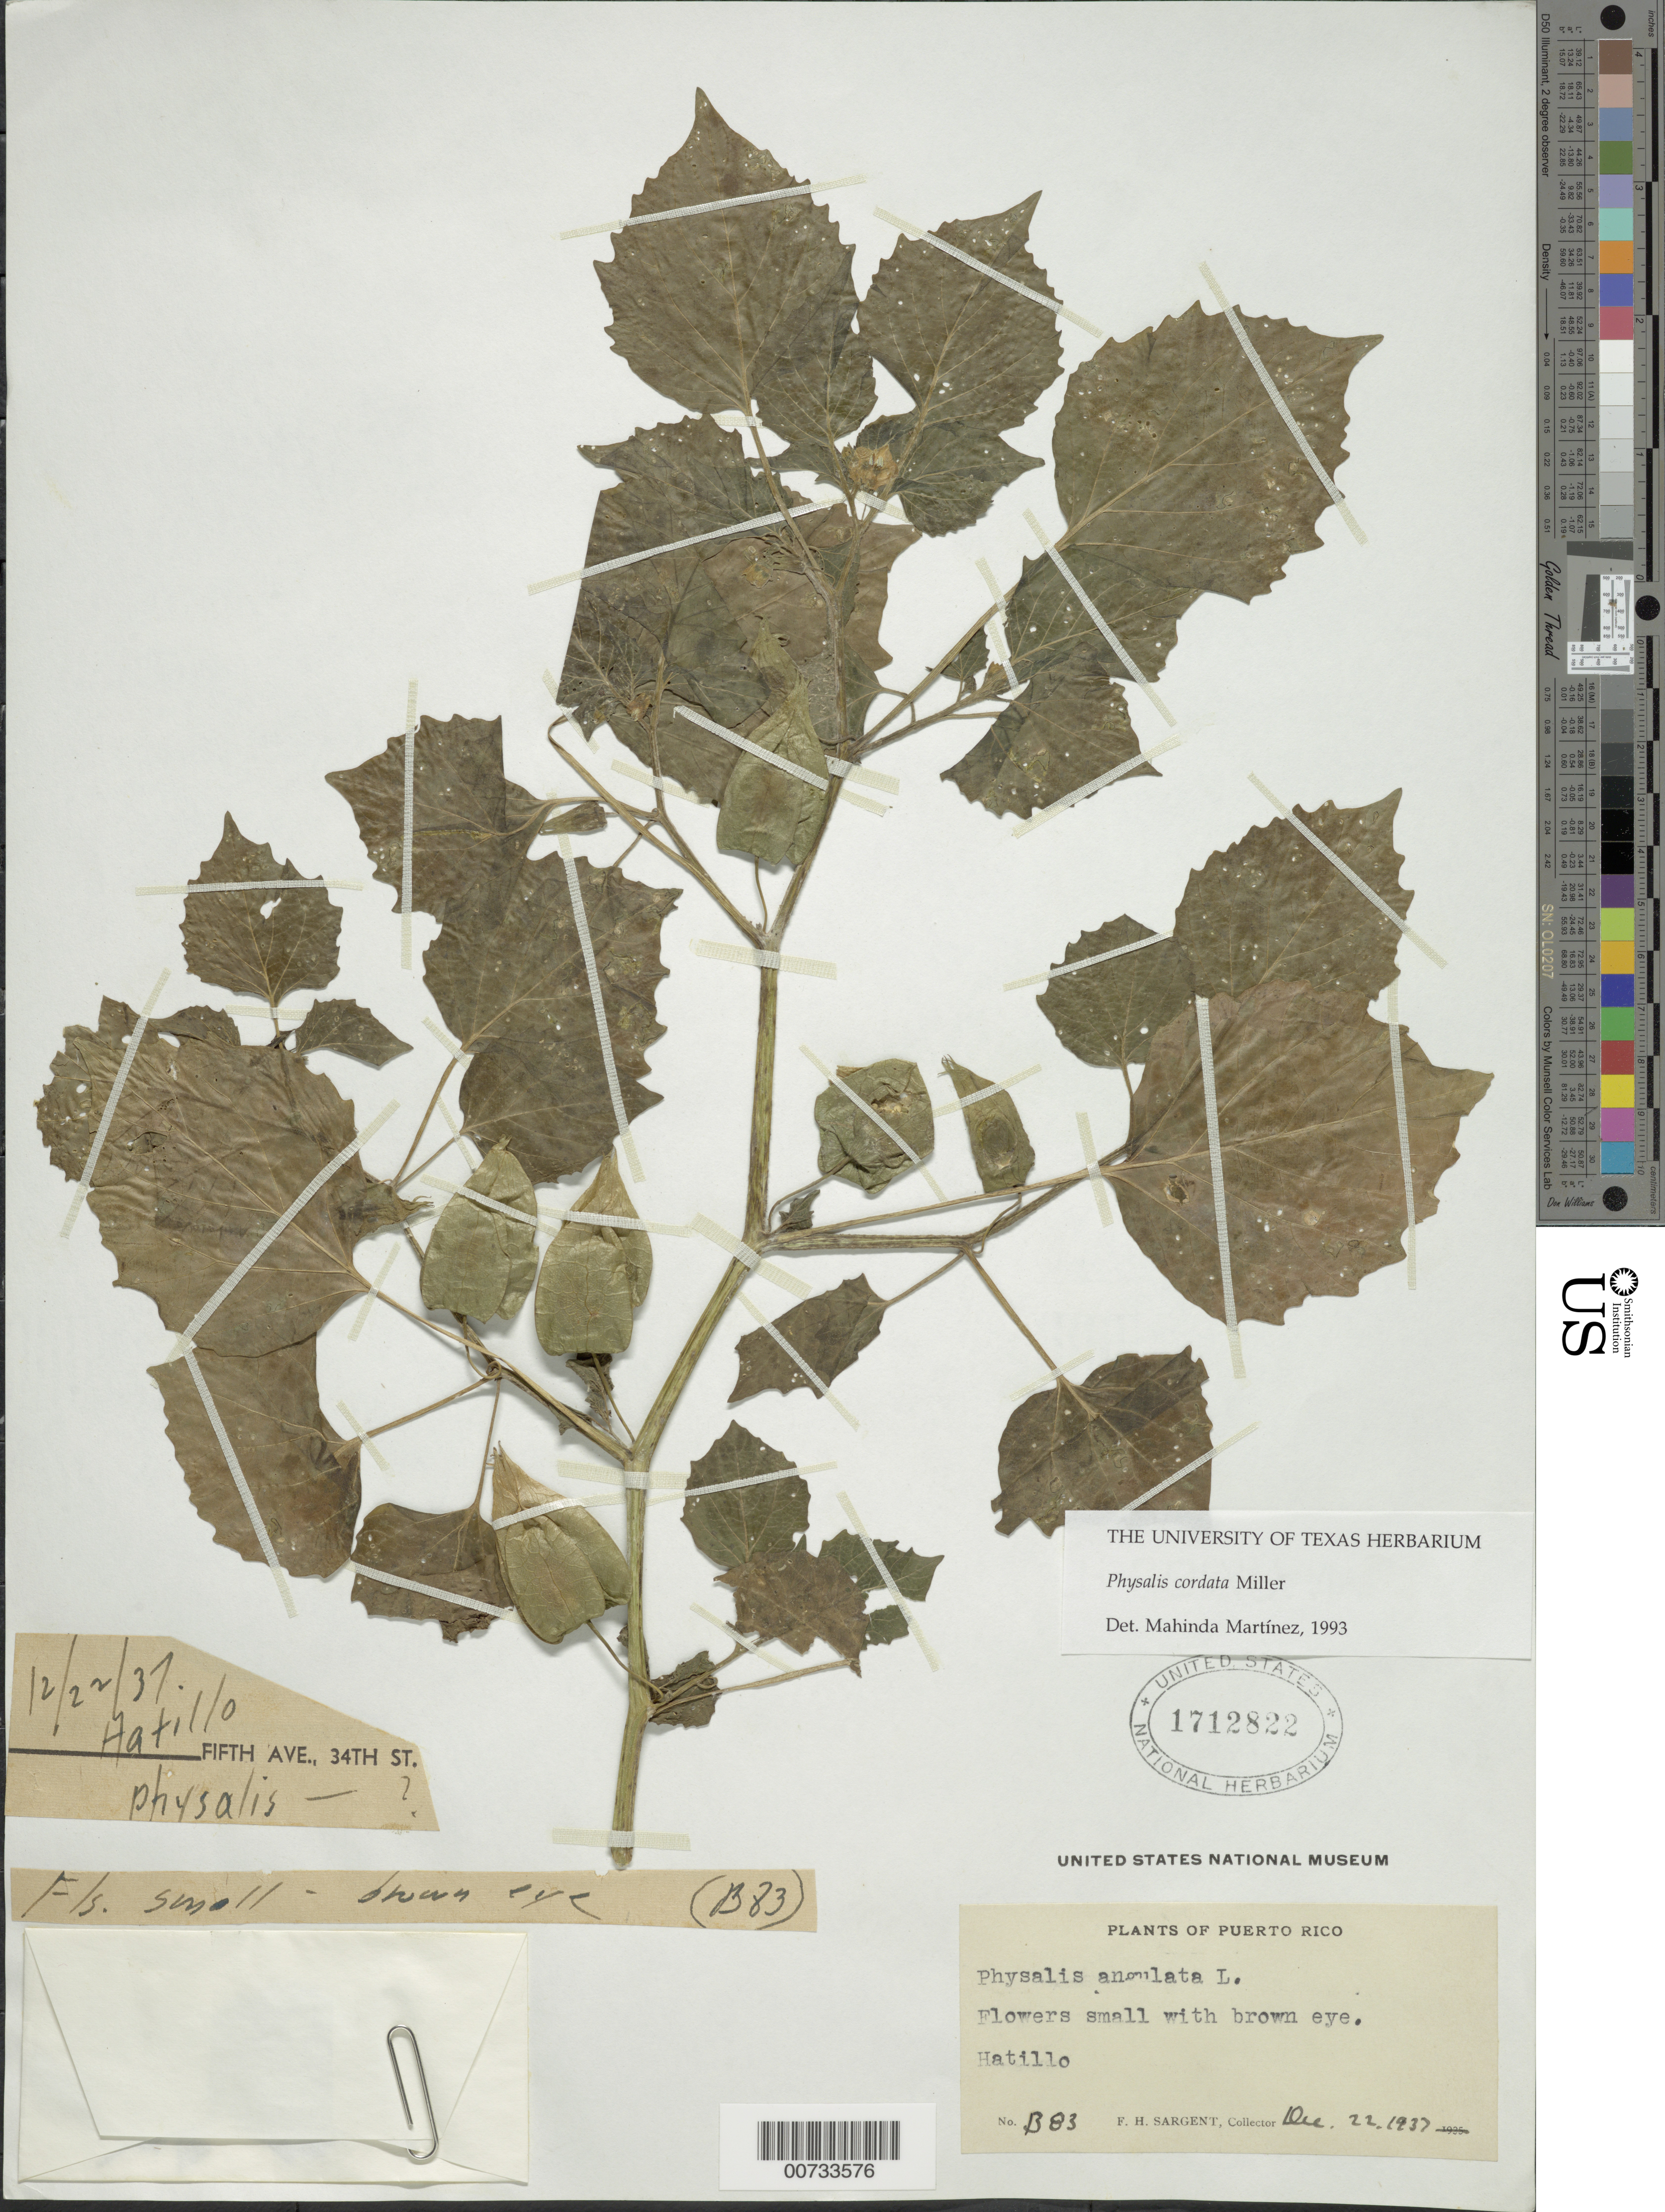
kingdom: Plantae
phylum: Tracheophyta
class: Magnoliopsida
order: Solanales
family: Solanaceae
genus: Physalis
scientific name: Physalis cordata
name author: Mill.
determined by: Martinez, M.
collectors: F. H. Sargent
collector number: B83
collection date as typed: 22 Dec 1937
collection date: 1937-12-22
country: Puerto Rico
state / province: Hatillo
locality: Hatillo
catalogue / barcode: US 1712822